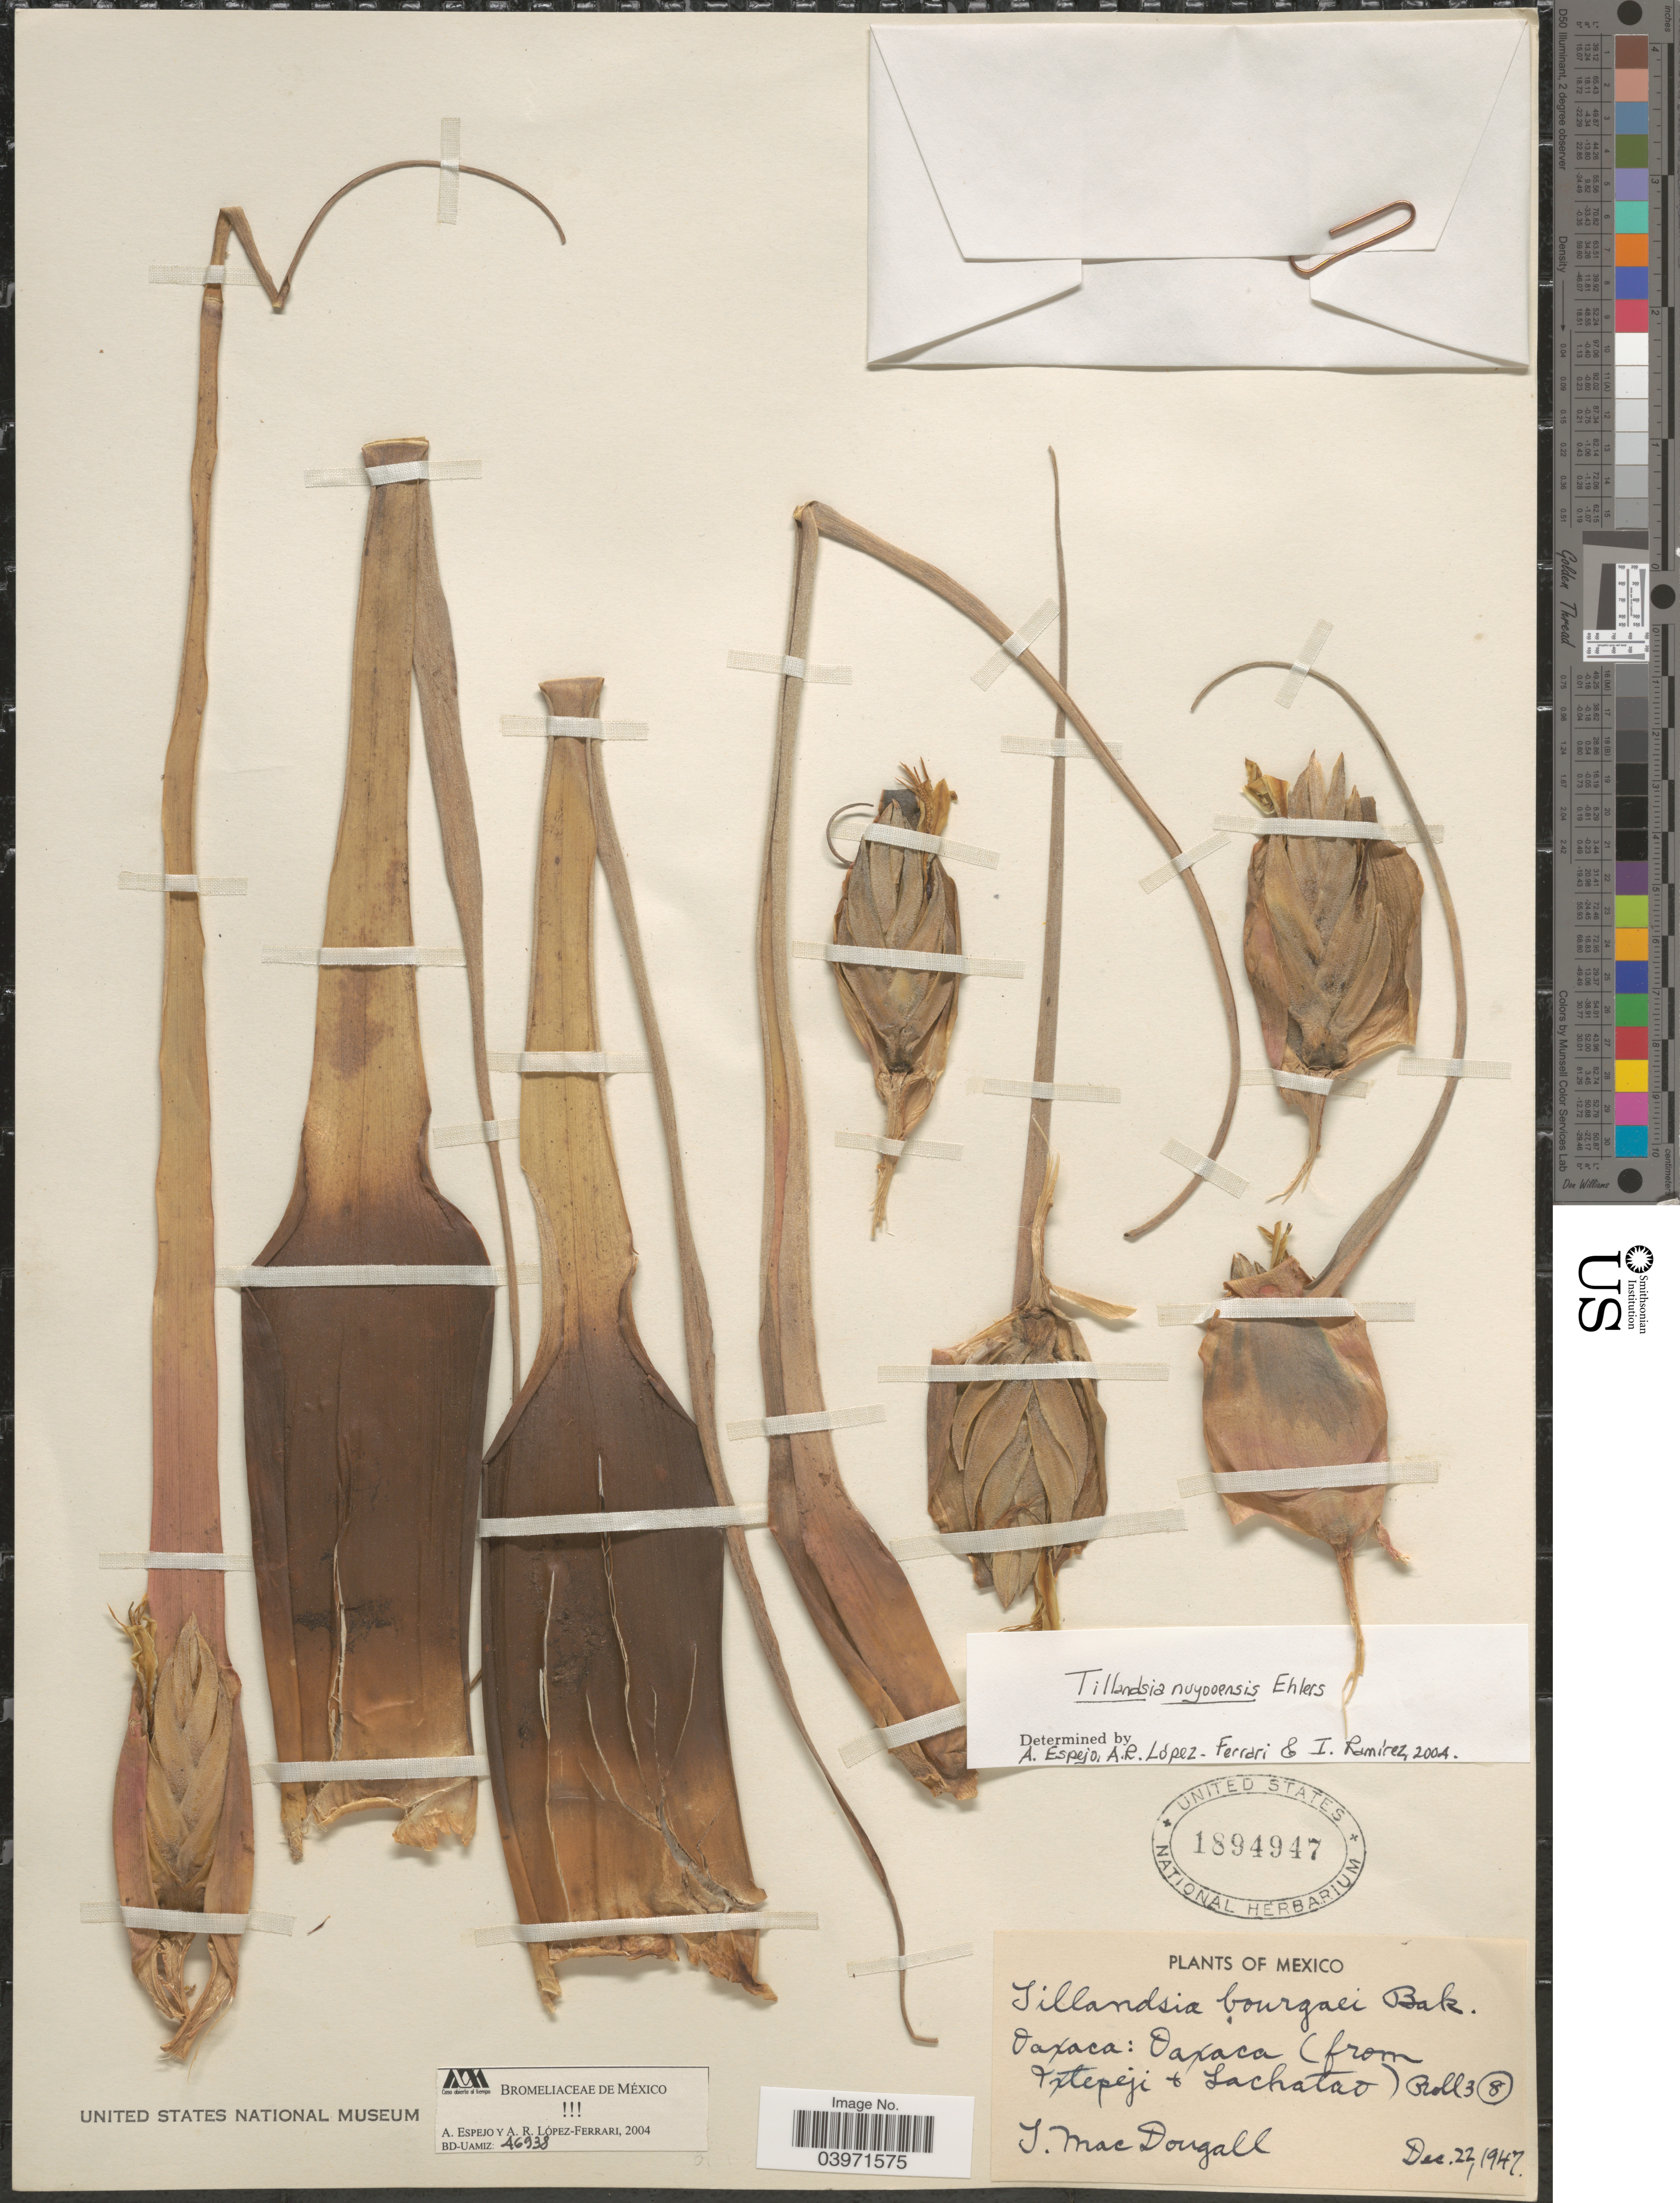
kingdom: Plantae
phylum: Tracheophyta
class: Liliopsida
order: Poales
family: Bromeliaceae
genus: Tillandsia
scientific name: Tillandsia nuyooensis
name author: Ehlers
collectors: T. B. MacDougall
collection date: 1947-12-22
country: Mexico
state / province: Oaxaca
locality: (from Ixtepeji & Lachatao) Roll 3 8.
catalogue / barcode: US 1894947